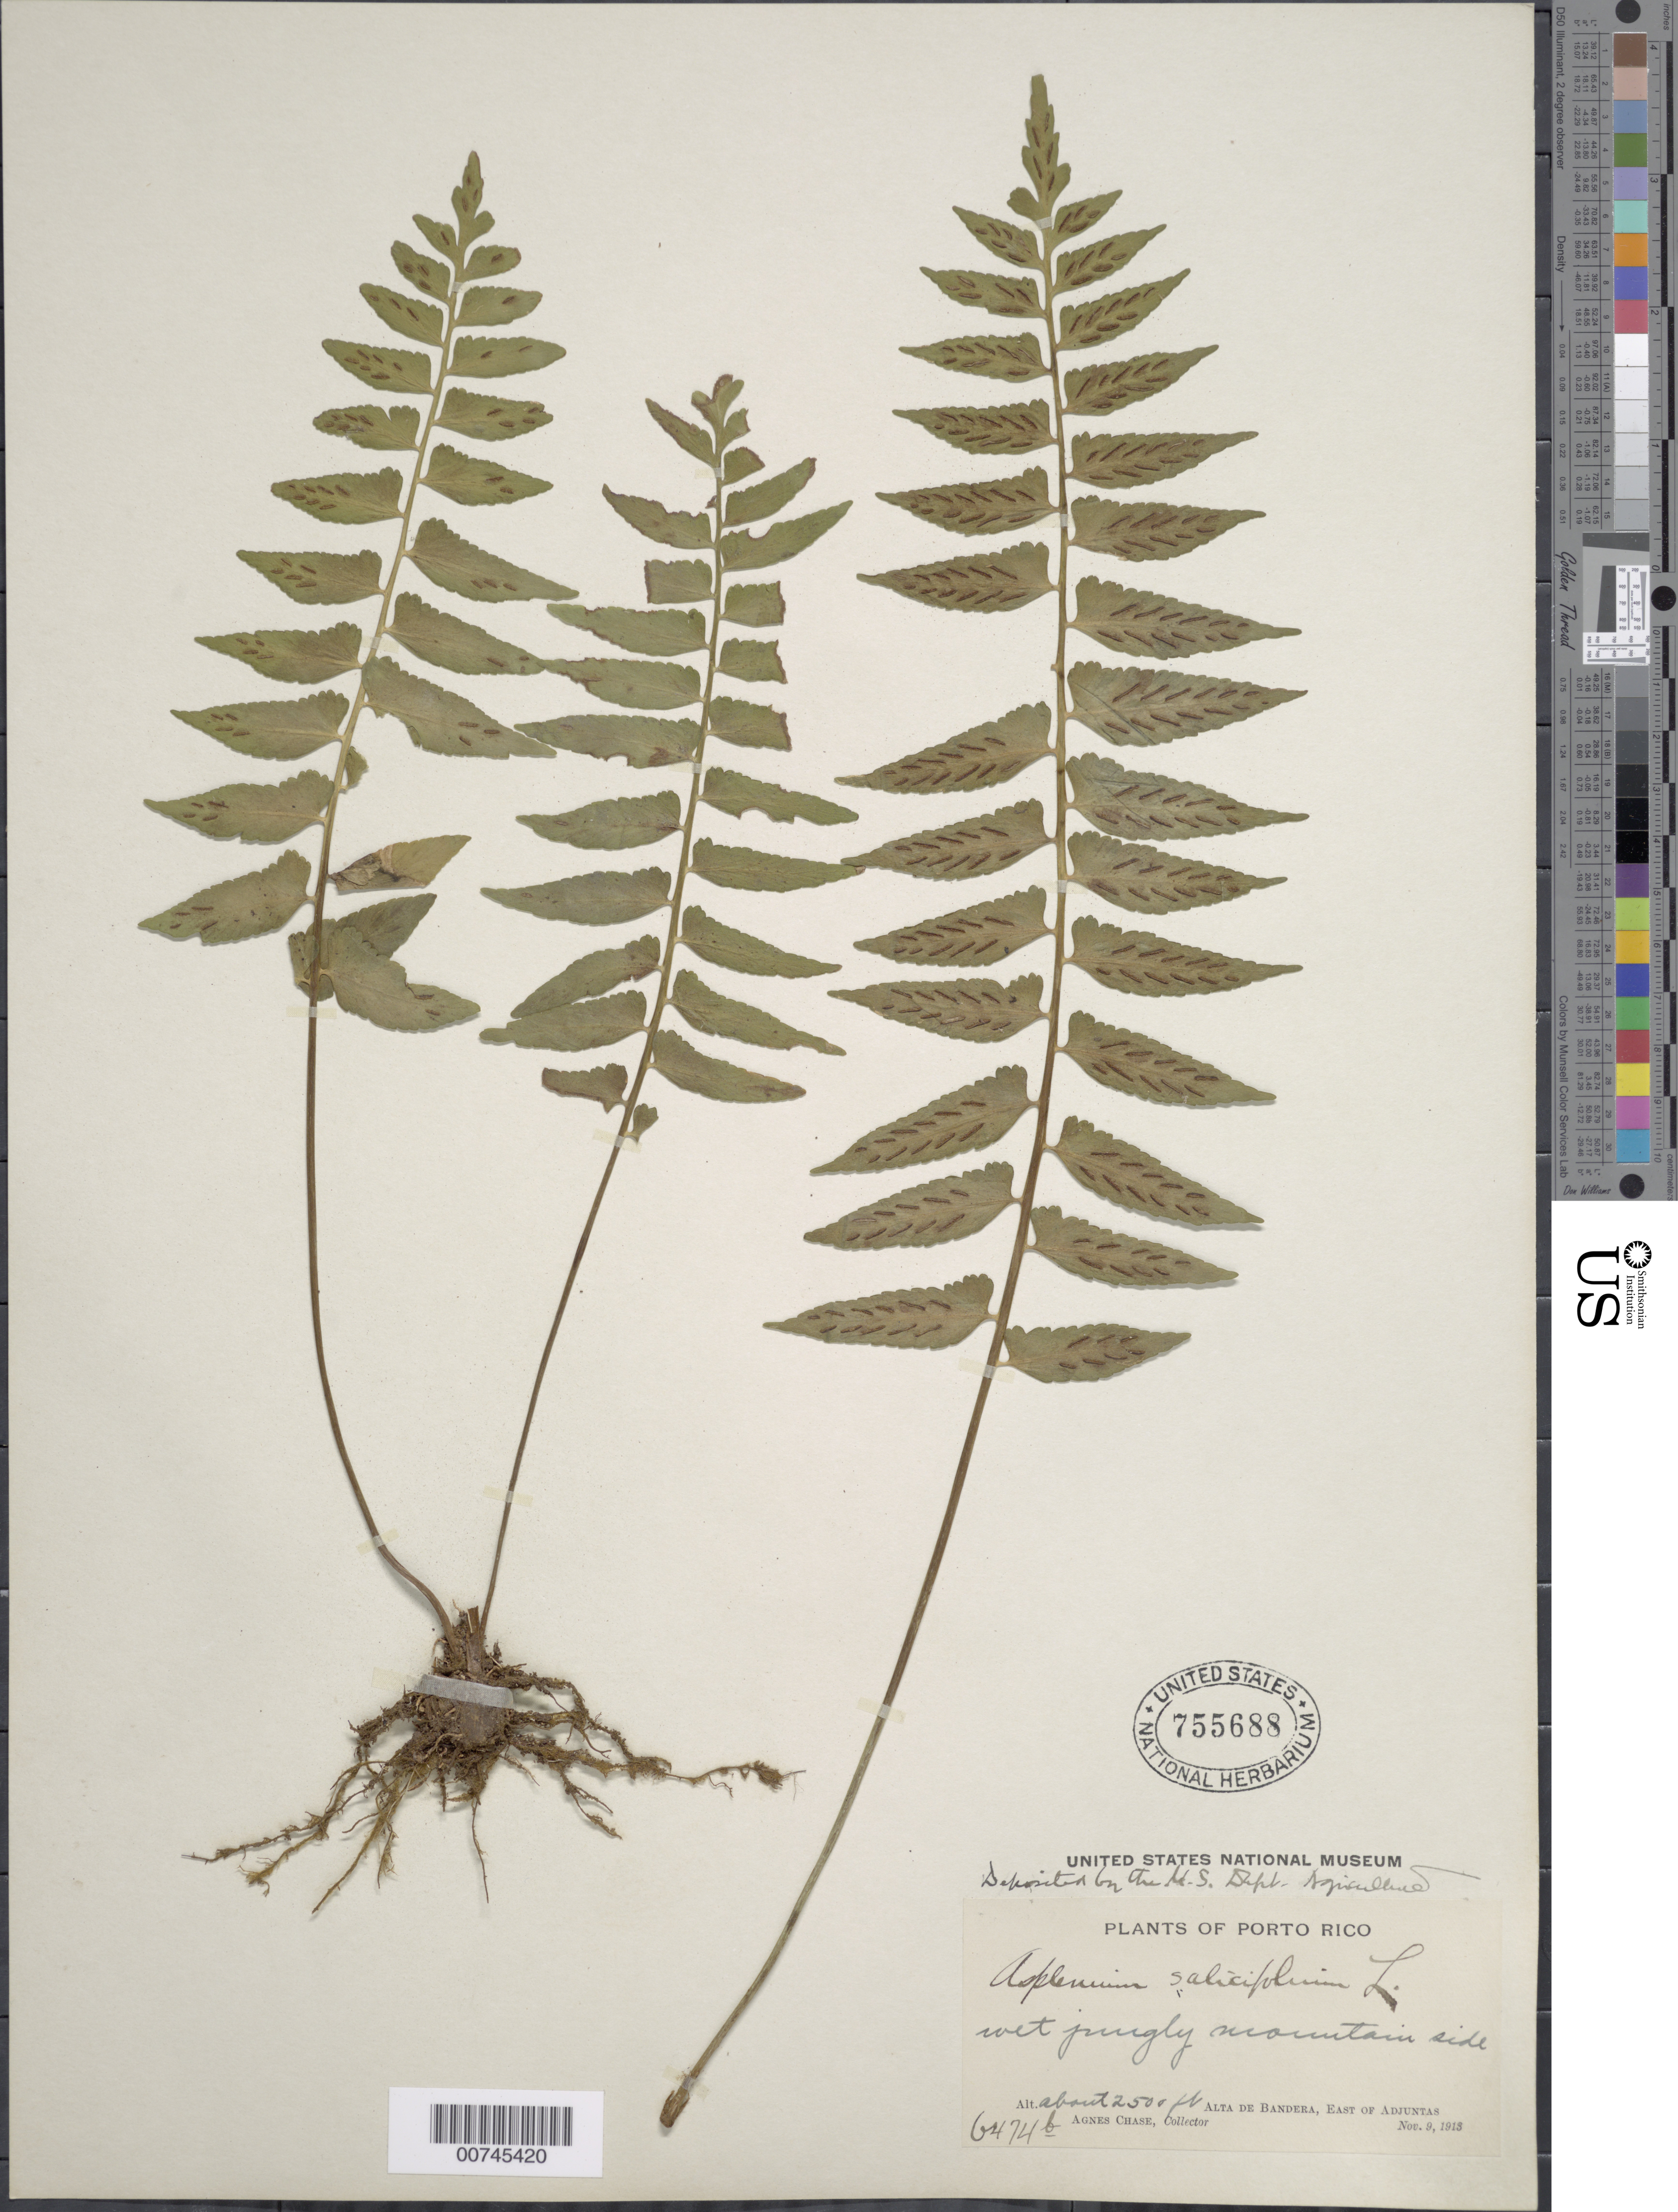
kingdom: Plantae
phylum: Tracheophyta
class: Polypodiopsida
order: Polypodiales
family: Aspleniaceae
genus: Asplenium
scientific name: Asplenium auriculatum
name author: Sw.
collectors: A. Chase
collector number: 6474b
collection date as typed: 09 Nov 1913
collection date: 1913-11-09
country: Puerto Rico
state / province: Adjuntas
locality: Alto de La Bandera, east of Adjuntas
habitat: Wet jungly mountain side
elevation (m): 700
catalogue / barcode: US 755688